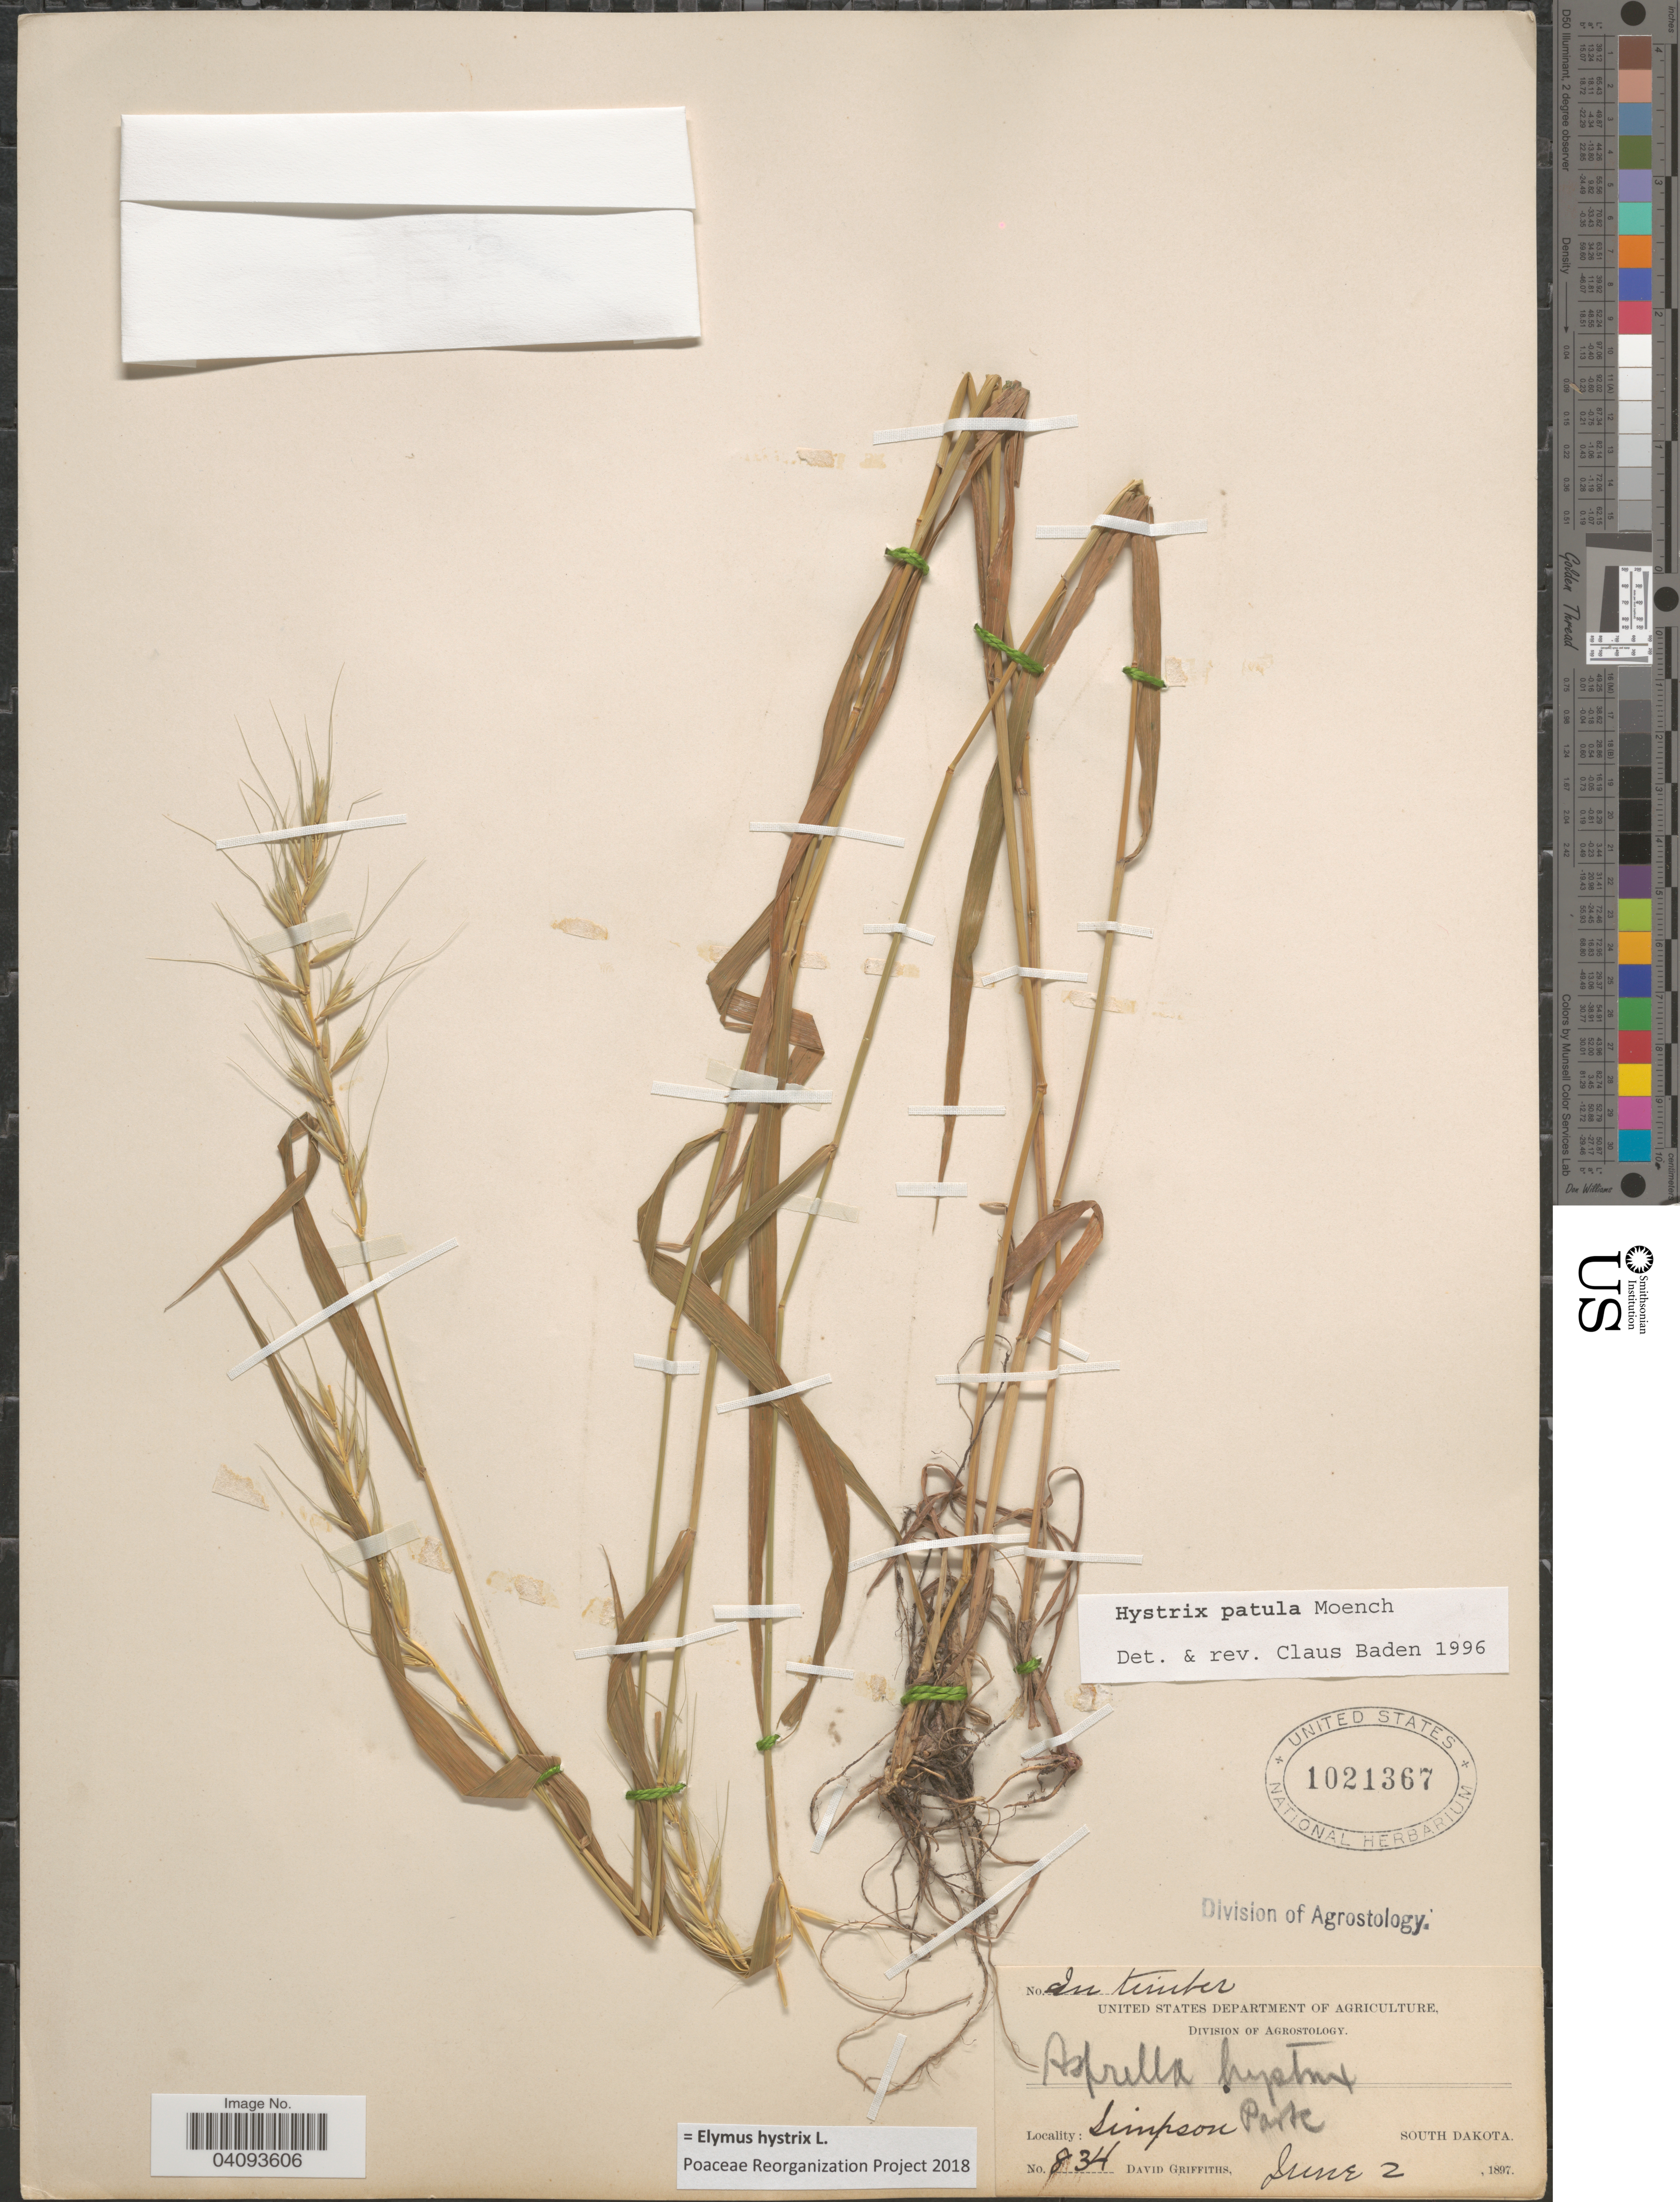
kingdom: Plantae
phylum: Tracheophyta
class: Liliopsida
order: Poales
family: Poaceae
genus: Elymus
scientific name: Elymus hystrix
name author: L.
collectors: D. Griffiths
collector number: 834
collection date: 1897-06-02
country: United States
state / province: South Dakota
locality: Simpson Park.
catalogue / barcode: US 1021367